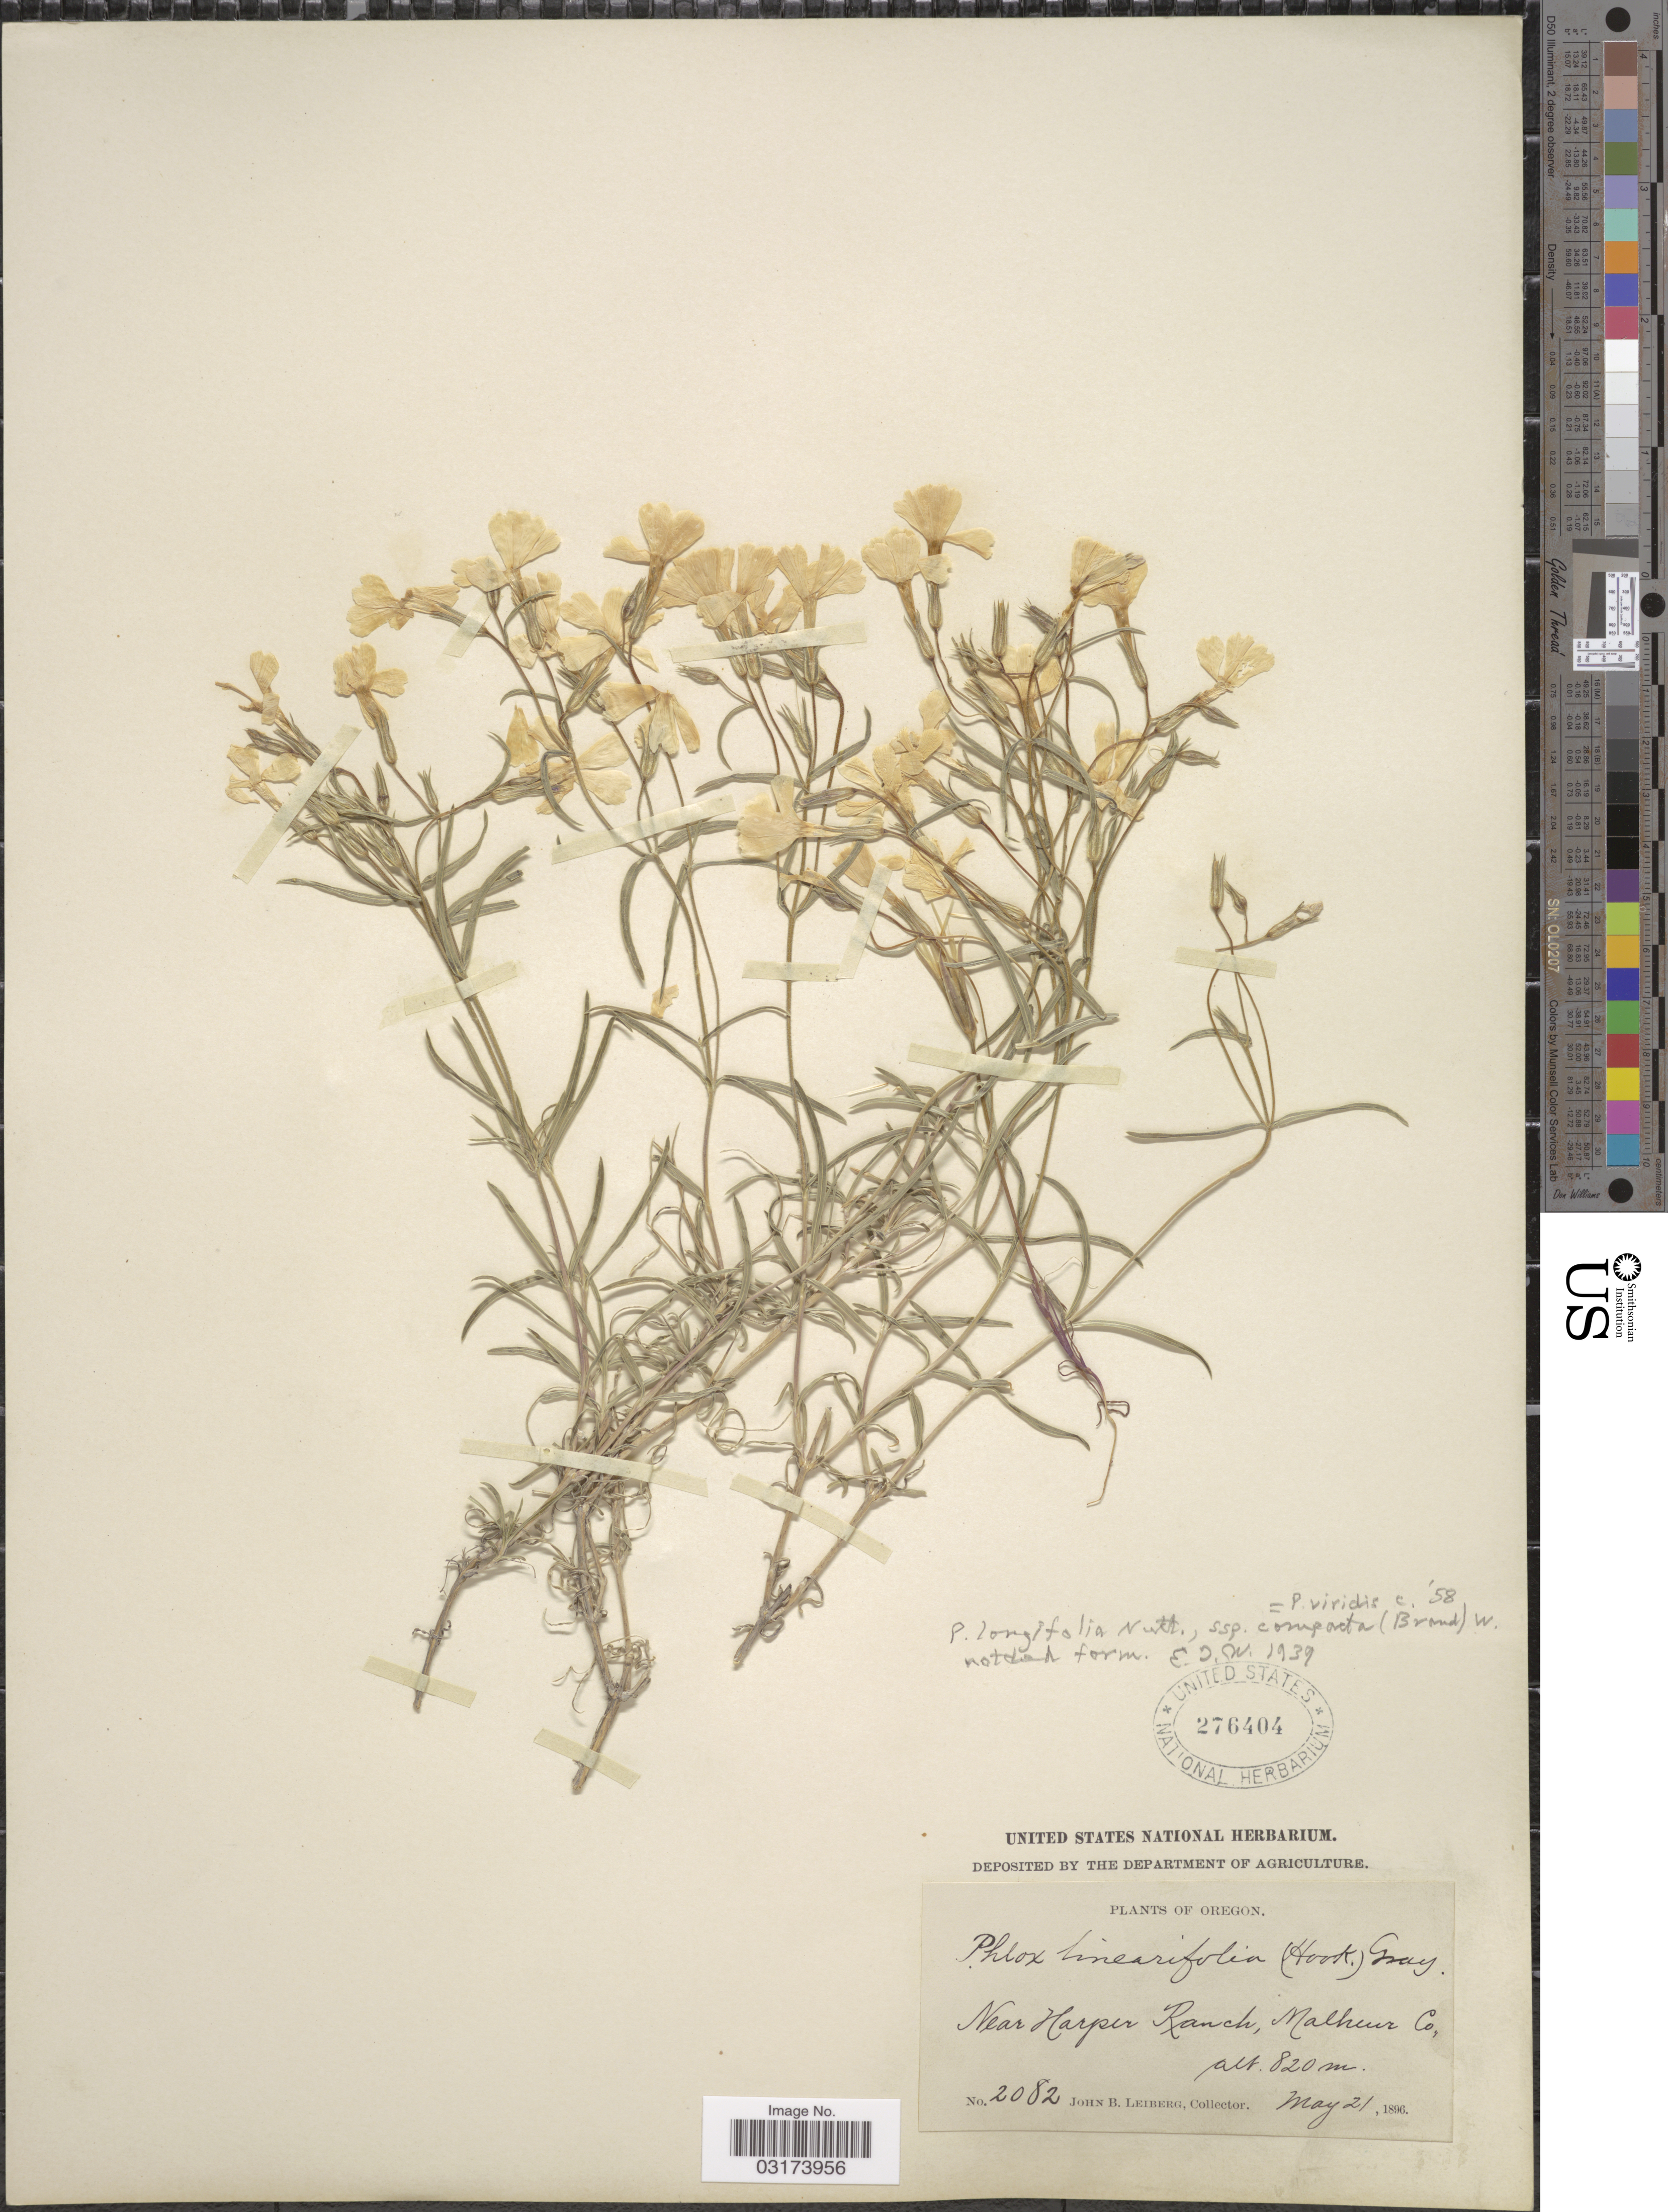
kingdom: Plantae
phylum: Tracheophyta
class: Magnoliopsida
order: Ericales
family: Polemoniaceae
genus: Phlox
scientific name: Phlox longifolia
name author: Nutt.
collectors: J. B. Leiberg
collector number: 2082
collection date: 1896-05-21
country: United States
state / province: Oregon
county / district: Malheur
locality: Near Harper Ranch, Malheur Co.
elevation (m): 820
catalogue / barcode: US 276404